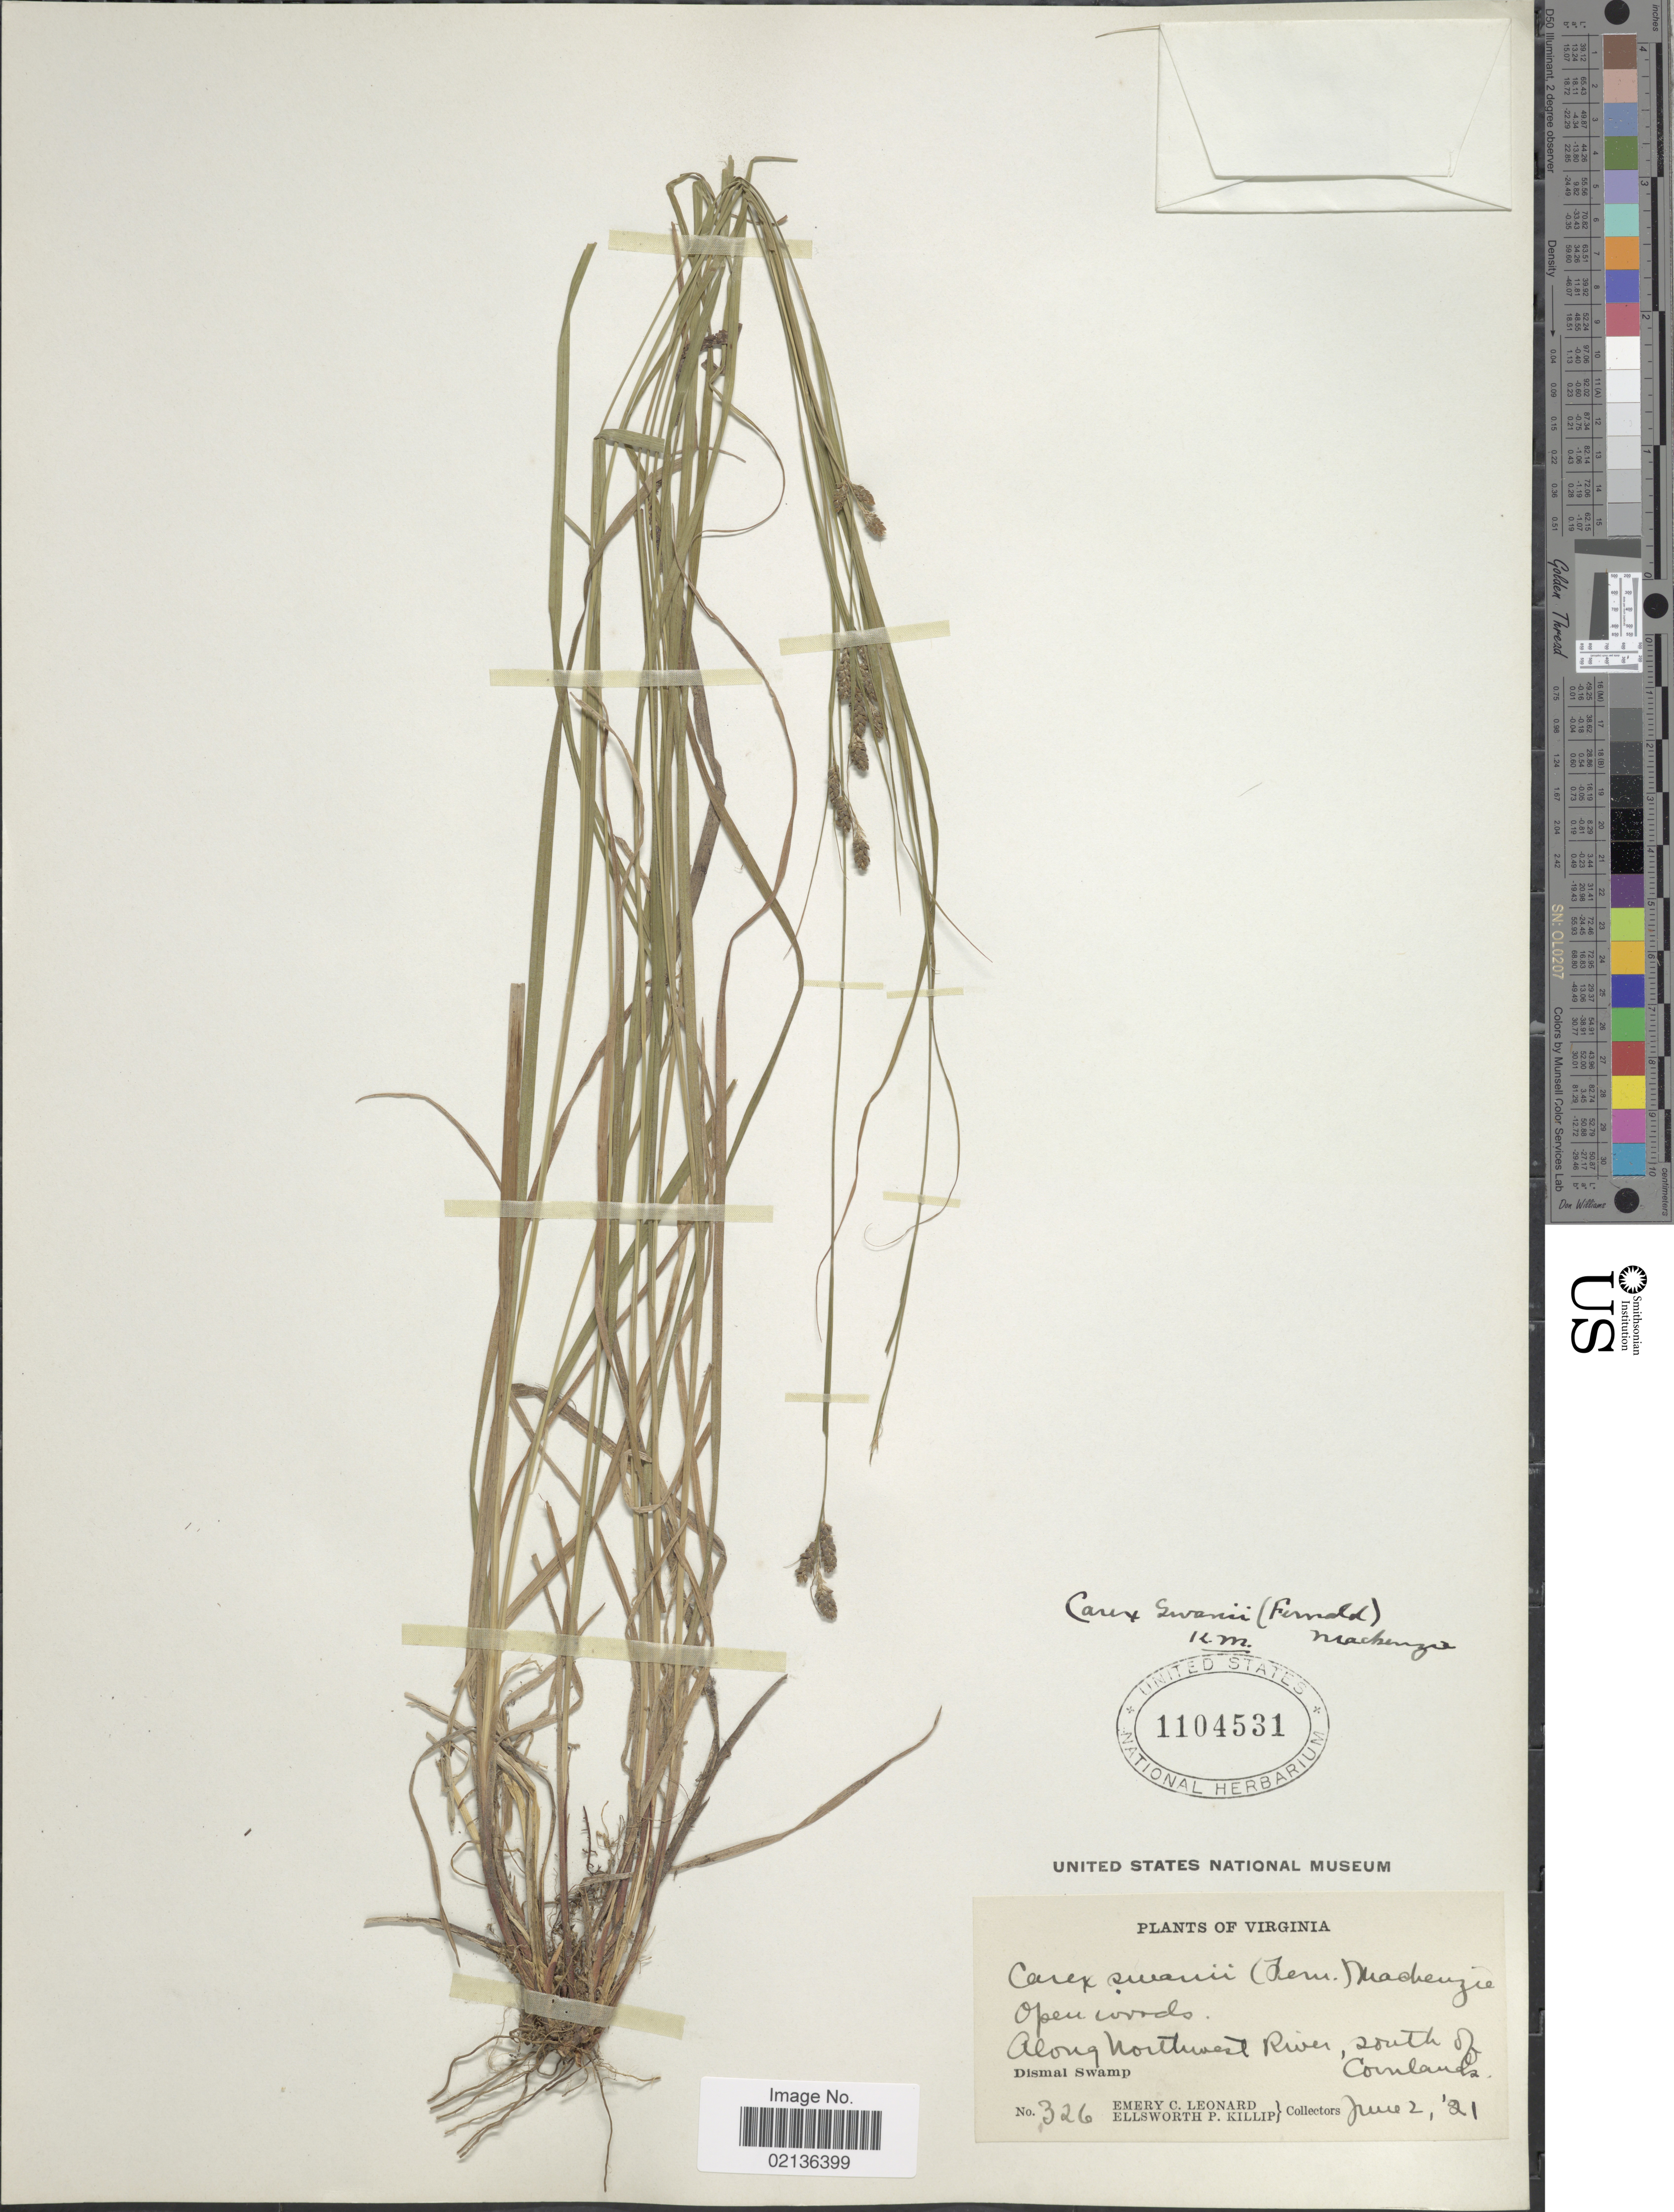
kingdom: Plantae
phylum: Tracheophyta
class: Liliopsida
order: Poales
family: Cyperaceae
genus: Carex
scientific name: Carex swanii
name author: (Fernald) Mack.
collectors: E. C. Leonard & E. P. Killip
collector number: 326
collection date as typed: Transcribed d/m/y: 2/6/21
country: United States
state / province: Virginia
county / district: City of Chesapeake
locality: Along northwest River, south of Cornlands, Dismal Swamp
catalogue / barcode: US 1104531